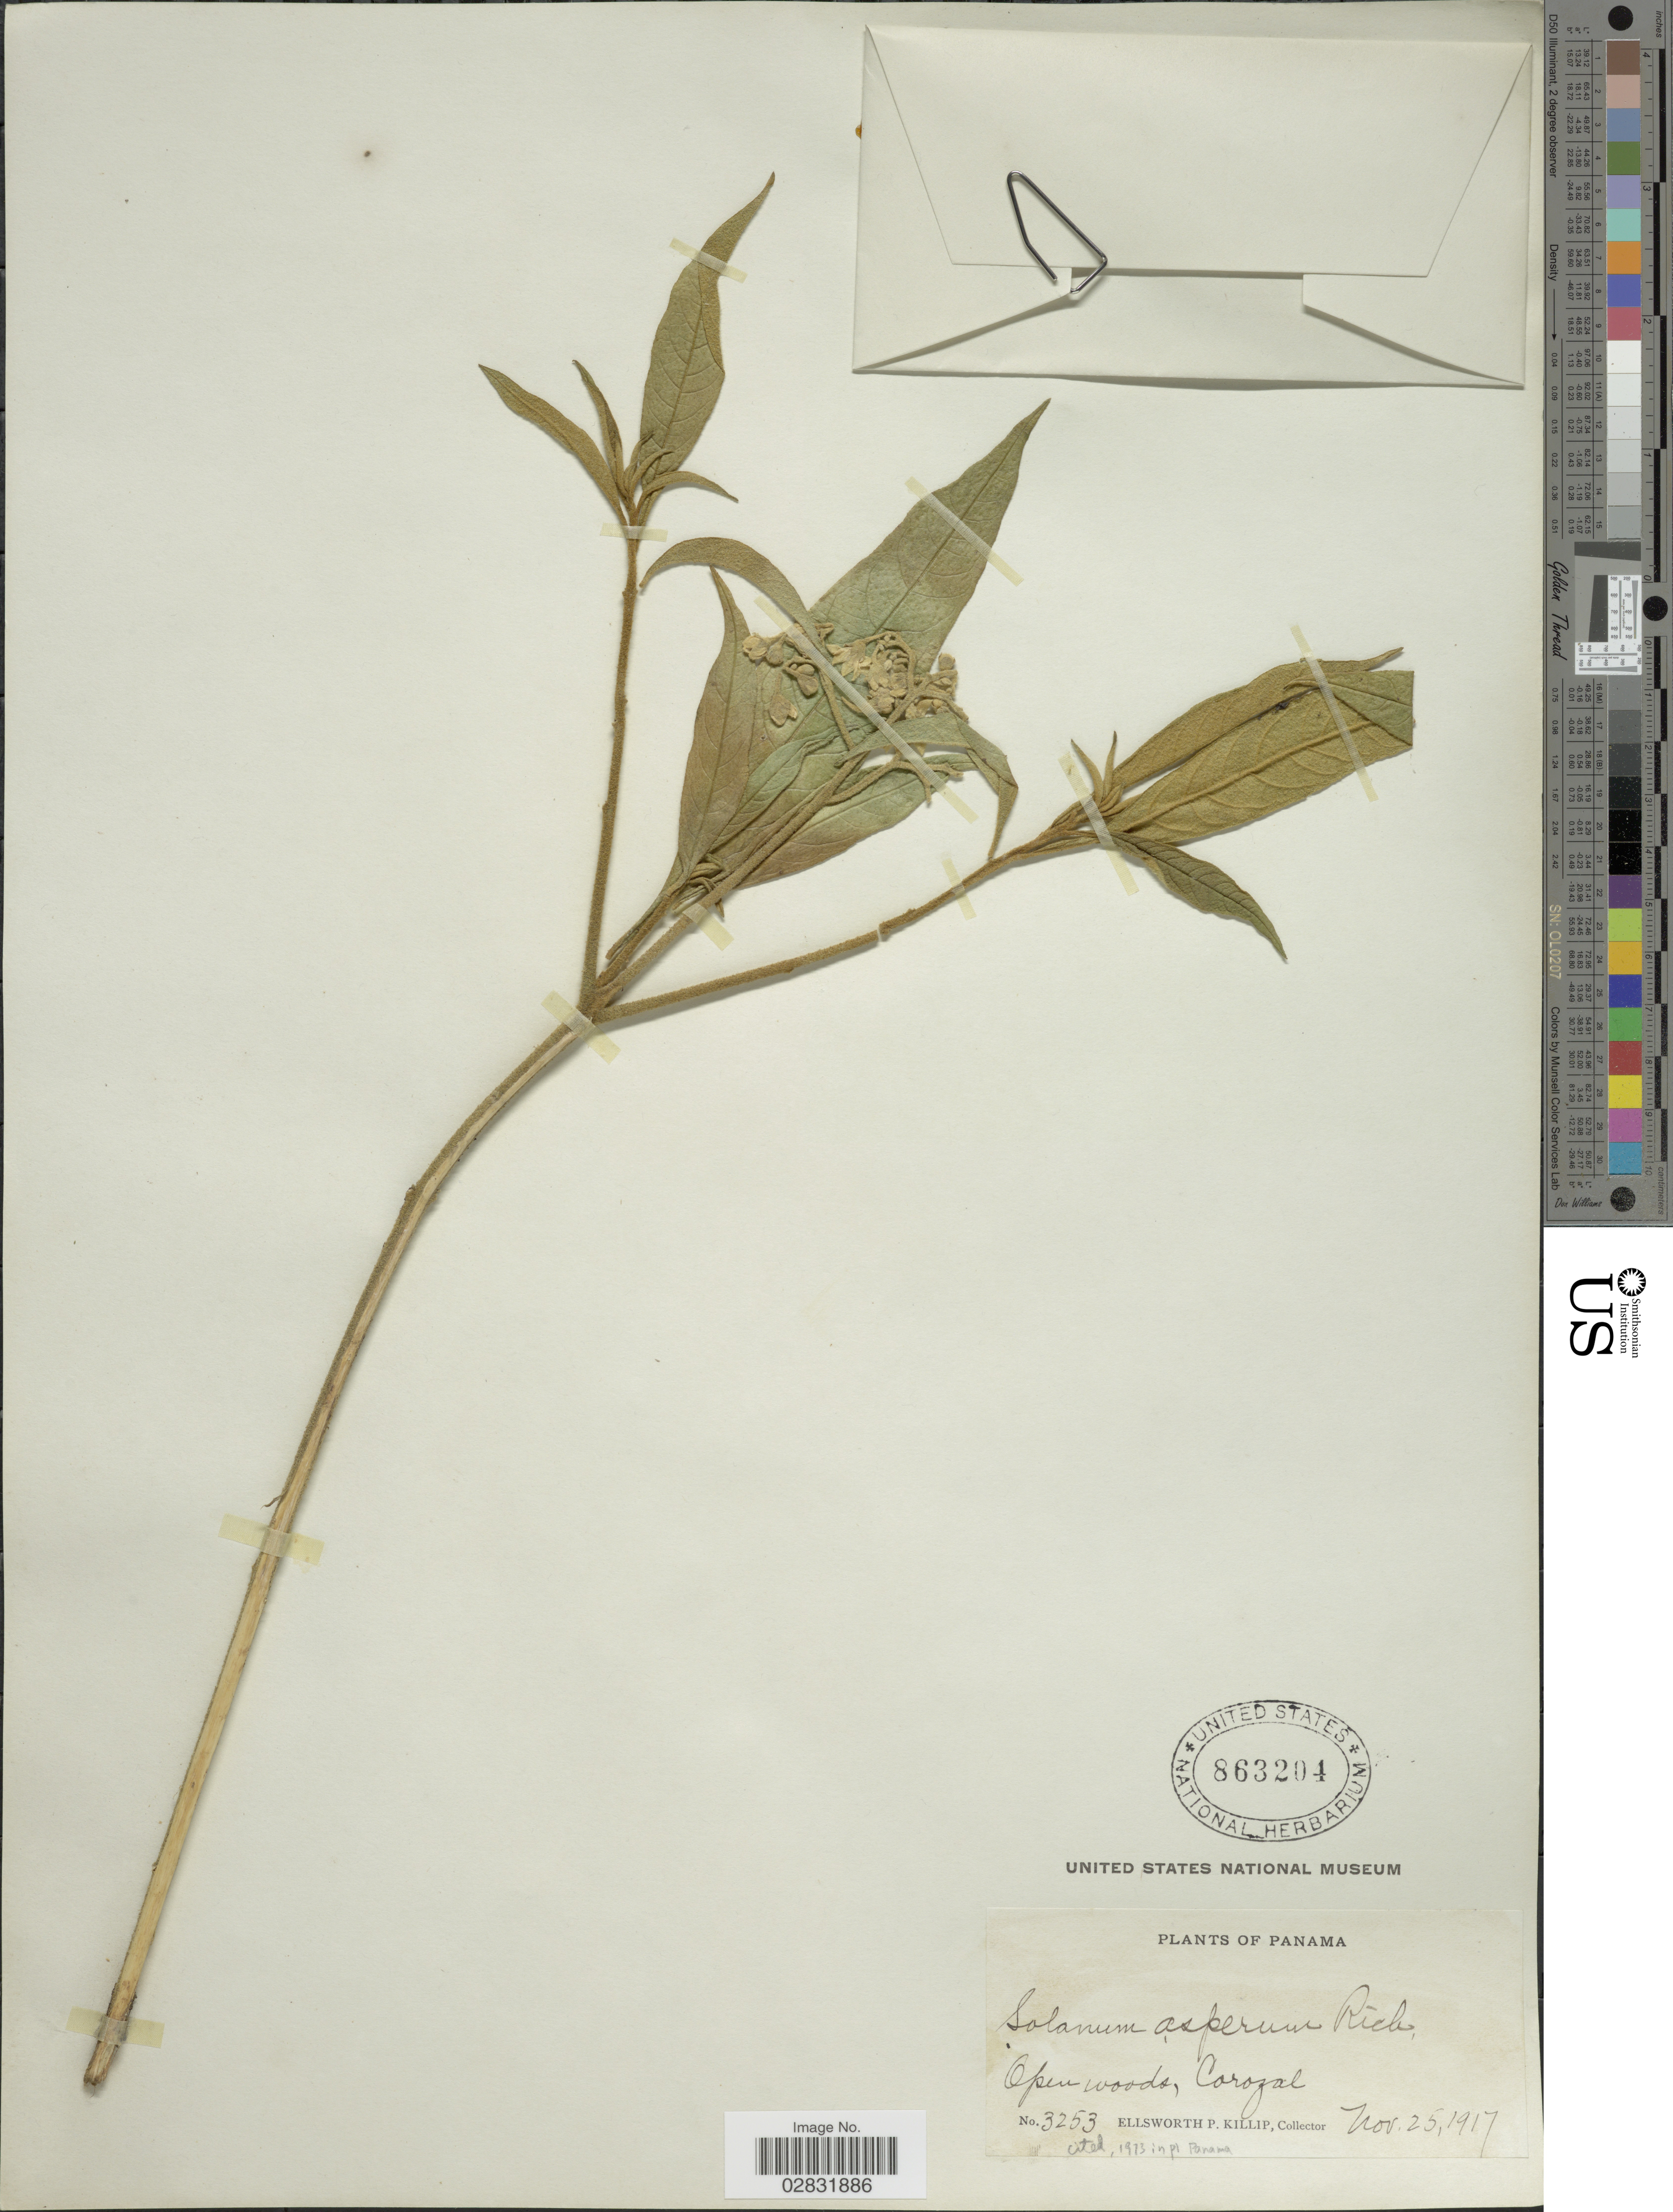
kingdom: Plantae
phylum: Tracheophyta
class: Magnoliopsida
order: Solanales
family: Solanaceae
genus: Solanum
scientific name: Solanum asperum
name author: Rich.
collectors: E. P. Killip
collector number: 3253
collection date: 1917-11-25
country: Panama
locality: Open woods, Corozal.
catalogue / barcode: US 863204